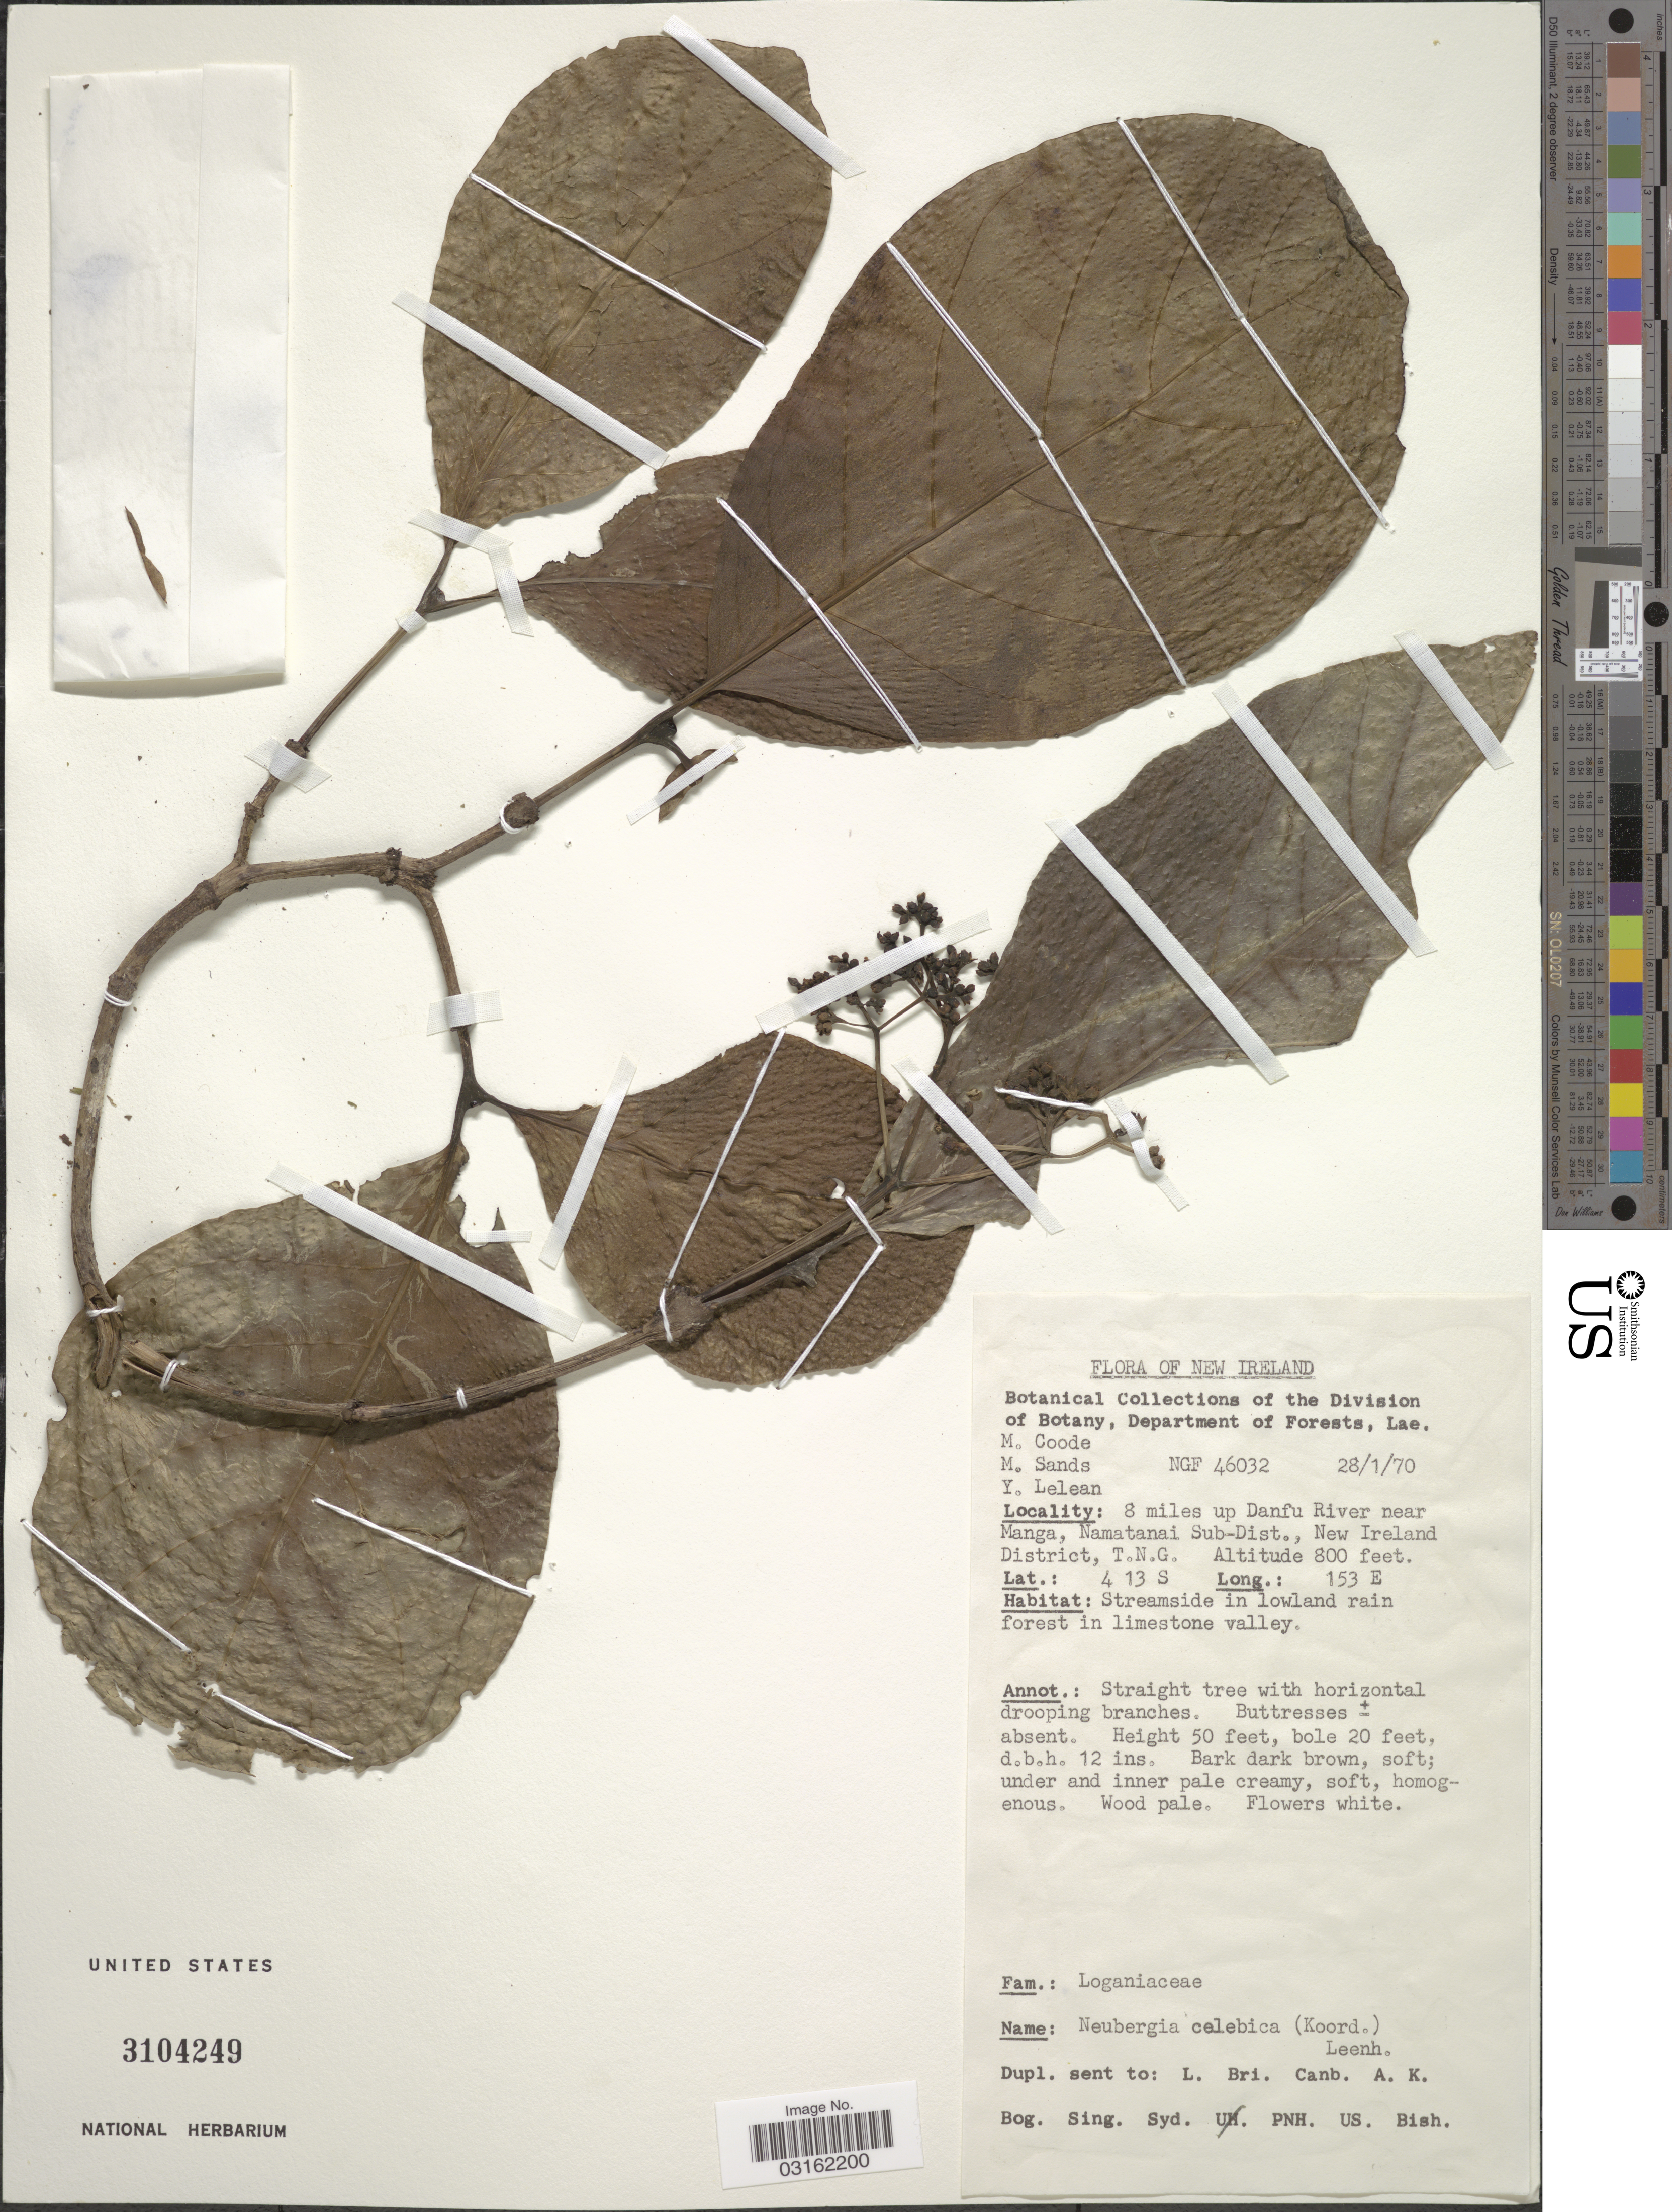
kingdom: Plantae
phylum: Tracheophyta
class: Magnoliopsida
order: Gentianales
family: Loganiaceae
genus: Neuburgia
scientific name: Neuburgia celebica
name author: (Koord.) Leenh.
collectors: M. Coode, M. Sands & Y. Lelean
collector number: NGF46032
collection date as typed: Transcribed d/m/y: 28/1/70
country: Papua New Guinea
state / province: New Ireland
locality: New Ireland, 8 miles up Danfu River near Manga, Namatanai Sub-Dist., New Ireland District, T.N.G.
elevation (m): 244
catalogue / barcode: US 3104249